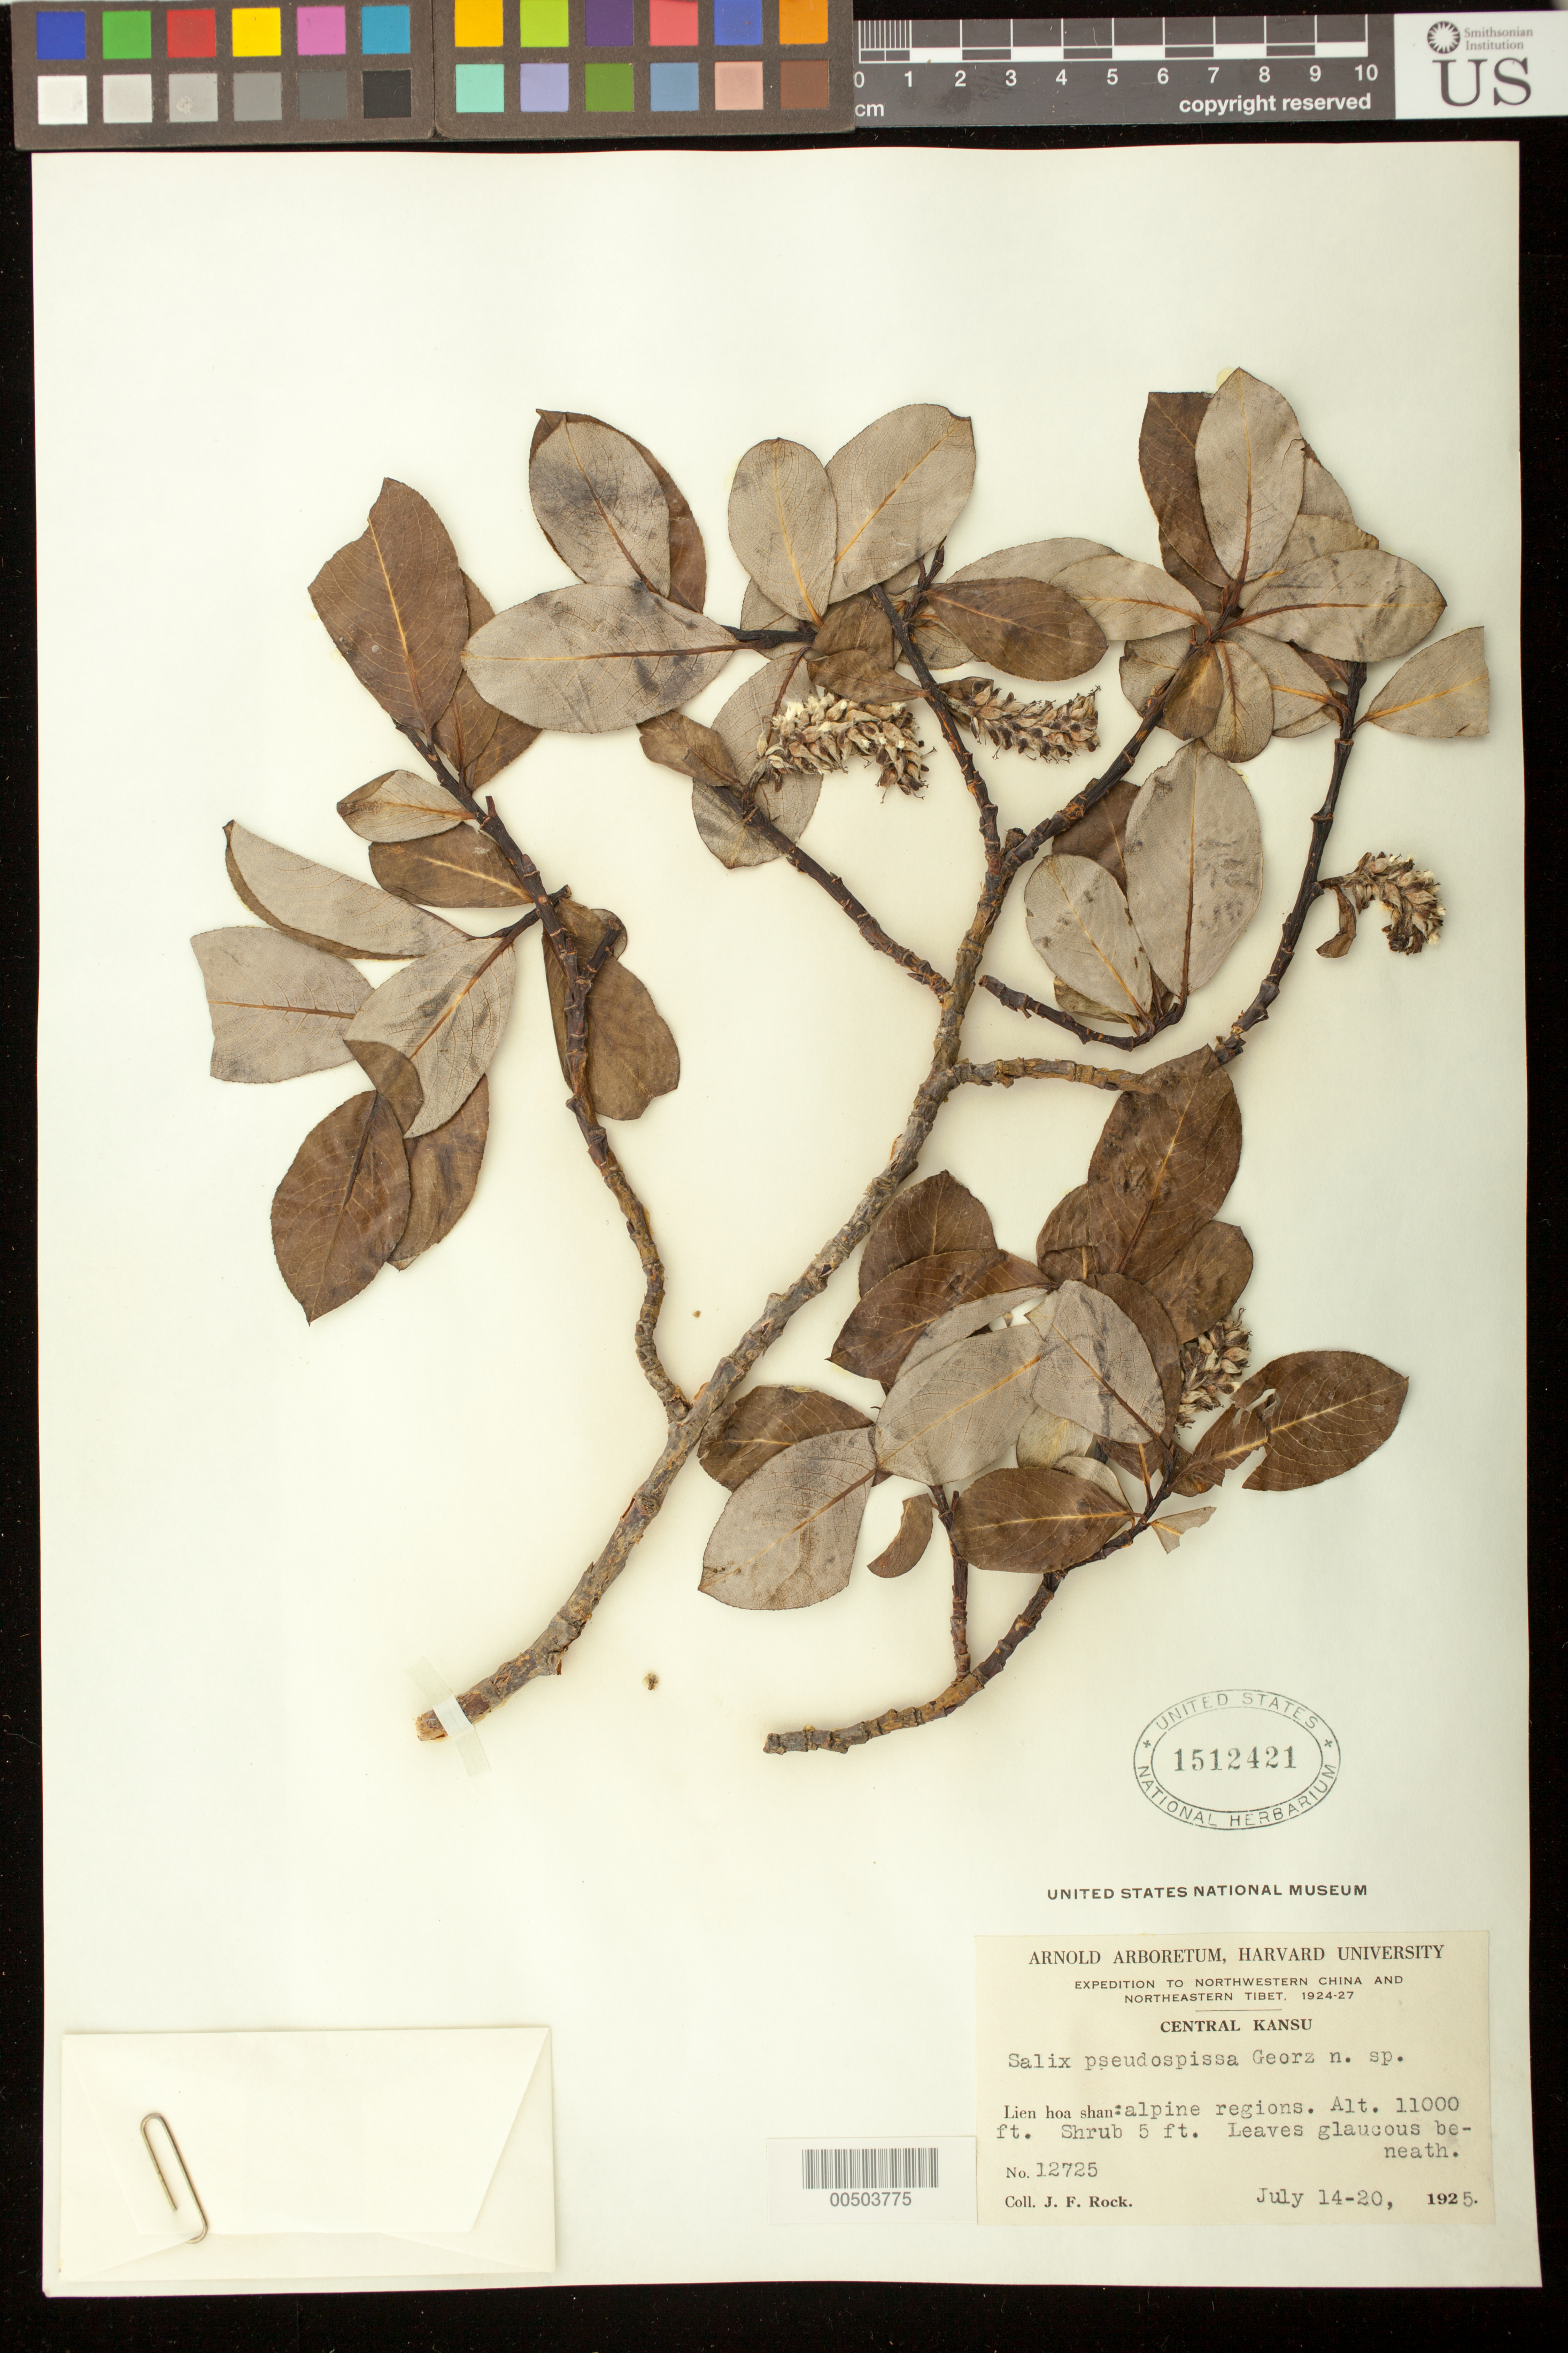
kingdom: Plantae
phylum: Tracheophyta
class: Magnoliopsida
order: Malpighiales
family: Salicaceae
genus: Salix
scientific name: Salix pseudospissa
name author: Goerz in Rehder & Kobuski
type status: Isosyntype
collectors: J. F. Rock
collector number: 12725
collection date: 1925-07-14/1925-07-20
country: China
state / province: Gansu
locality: Central Kansu. Lien hoa shan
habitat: Shrub 5 ft. Leaves glaucous beneath.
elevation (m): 3353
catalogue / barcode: US 1512421